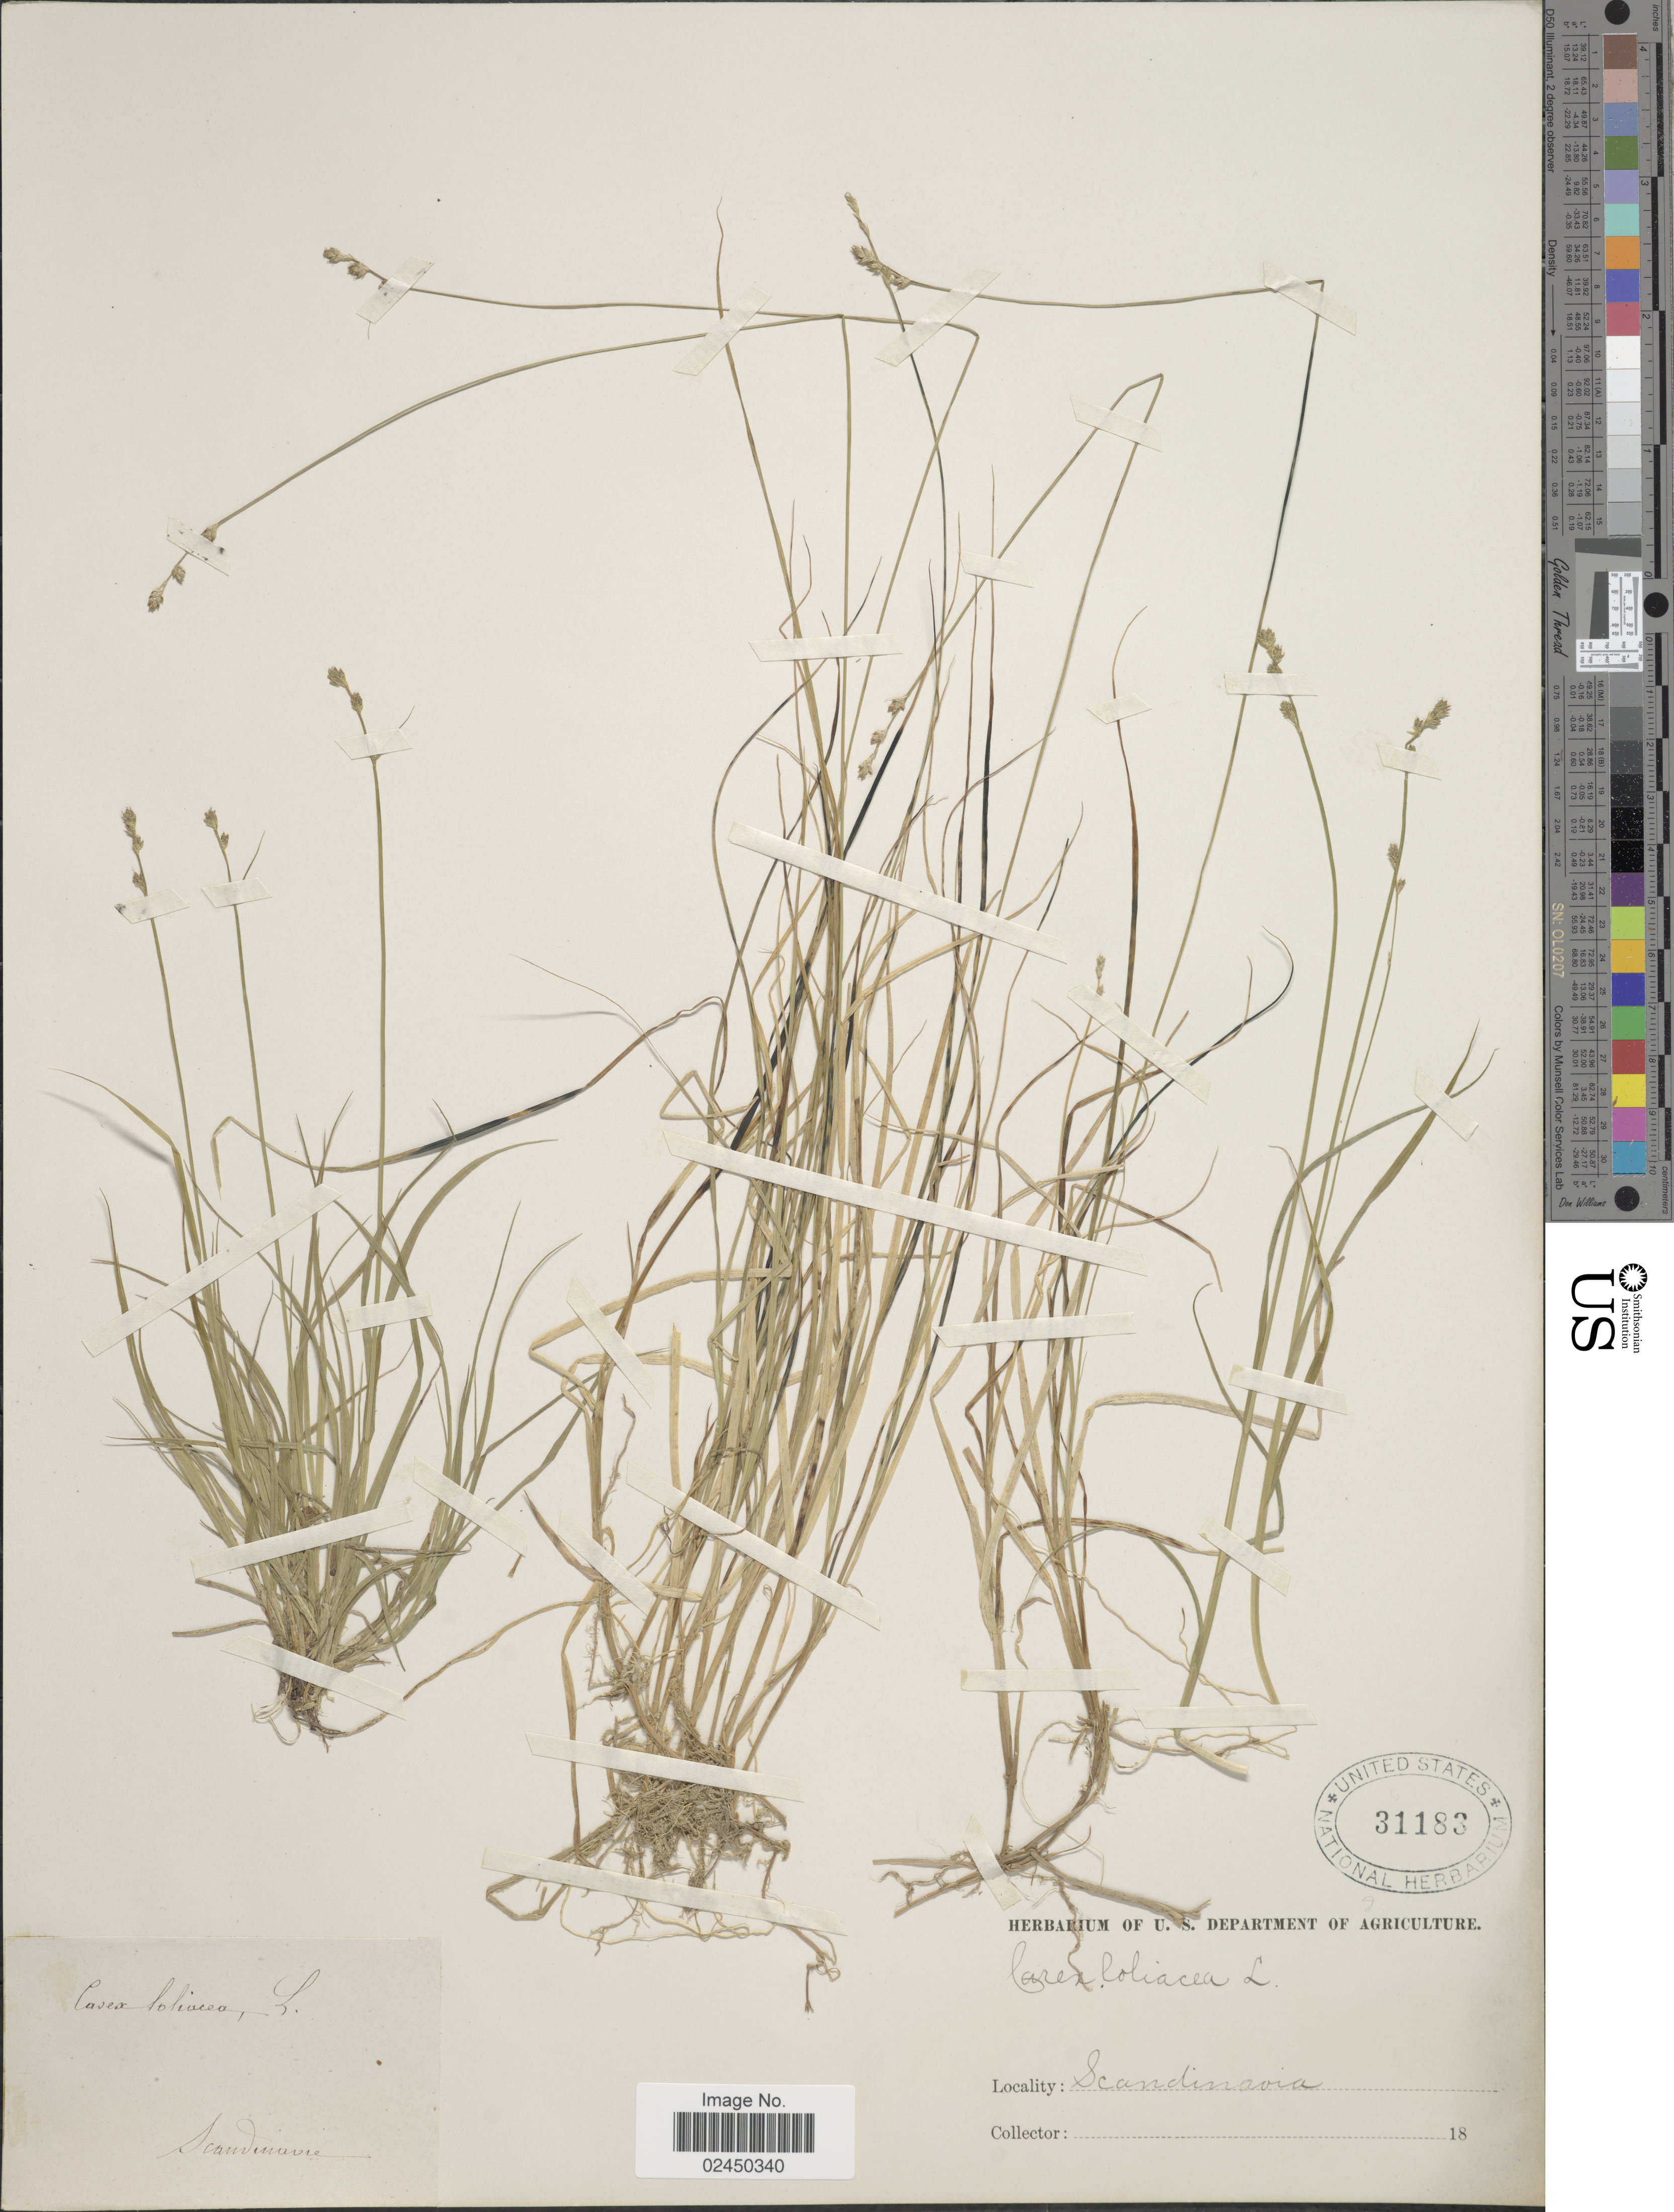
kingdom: Plantae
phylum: Tracheophyta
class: Liliopsida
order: Poales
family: Cyperaceae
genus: Carex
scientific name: Carex loliacea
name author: L.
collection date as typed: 18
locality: Scandinavia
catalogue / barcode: US 31183